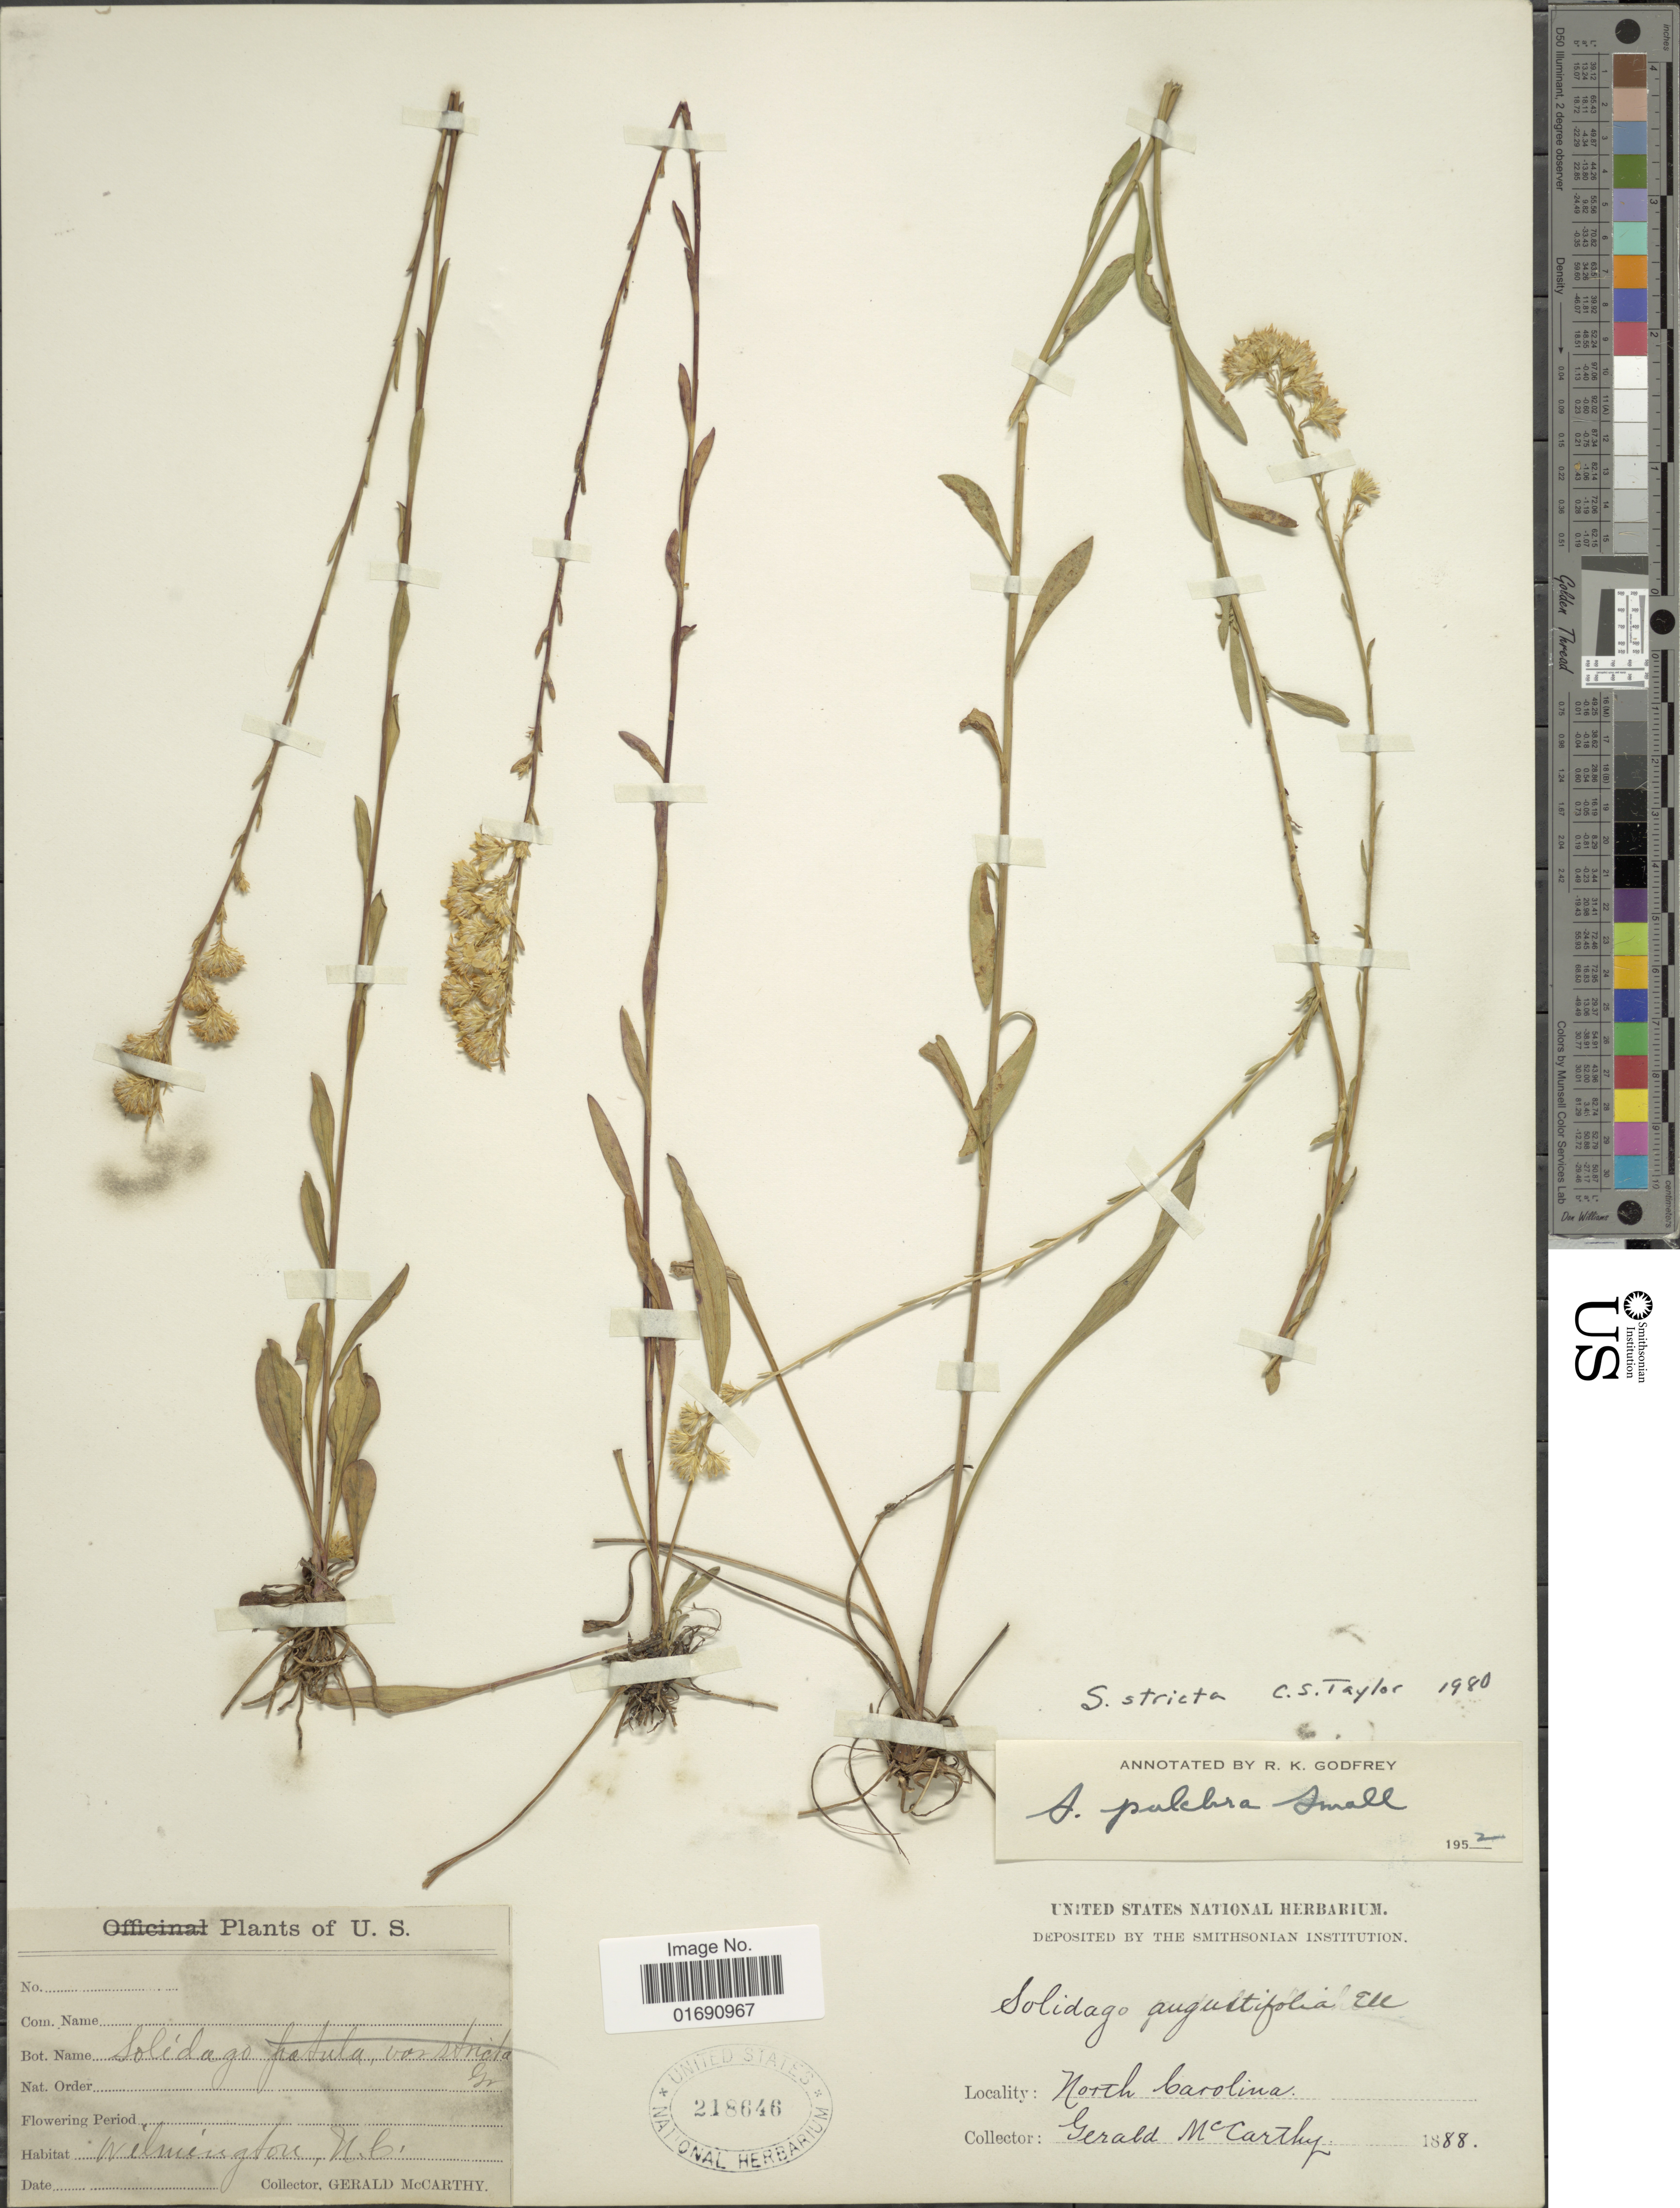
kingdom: Plantae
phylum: Tracheophyta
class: Magnoliopsida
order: Asterales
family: Asteraceae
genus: Solidago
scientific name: Solidago stricta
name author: Aiton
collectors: G. McCarthy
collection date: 1888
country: United States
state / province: North Carolina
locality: Wilmington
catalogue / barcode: US 218646